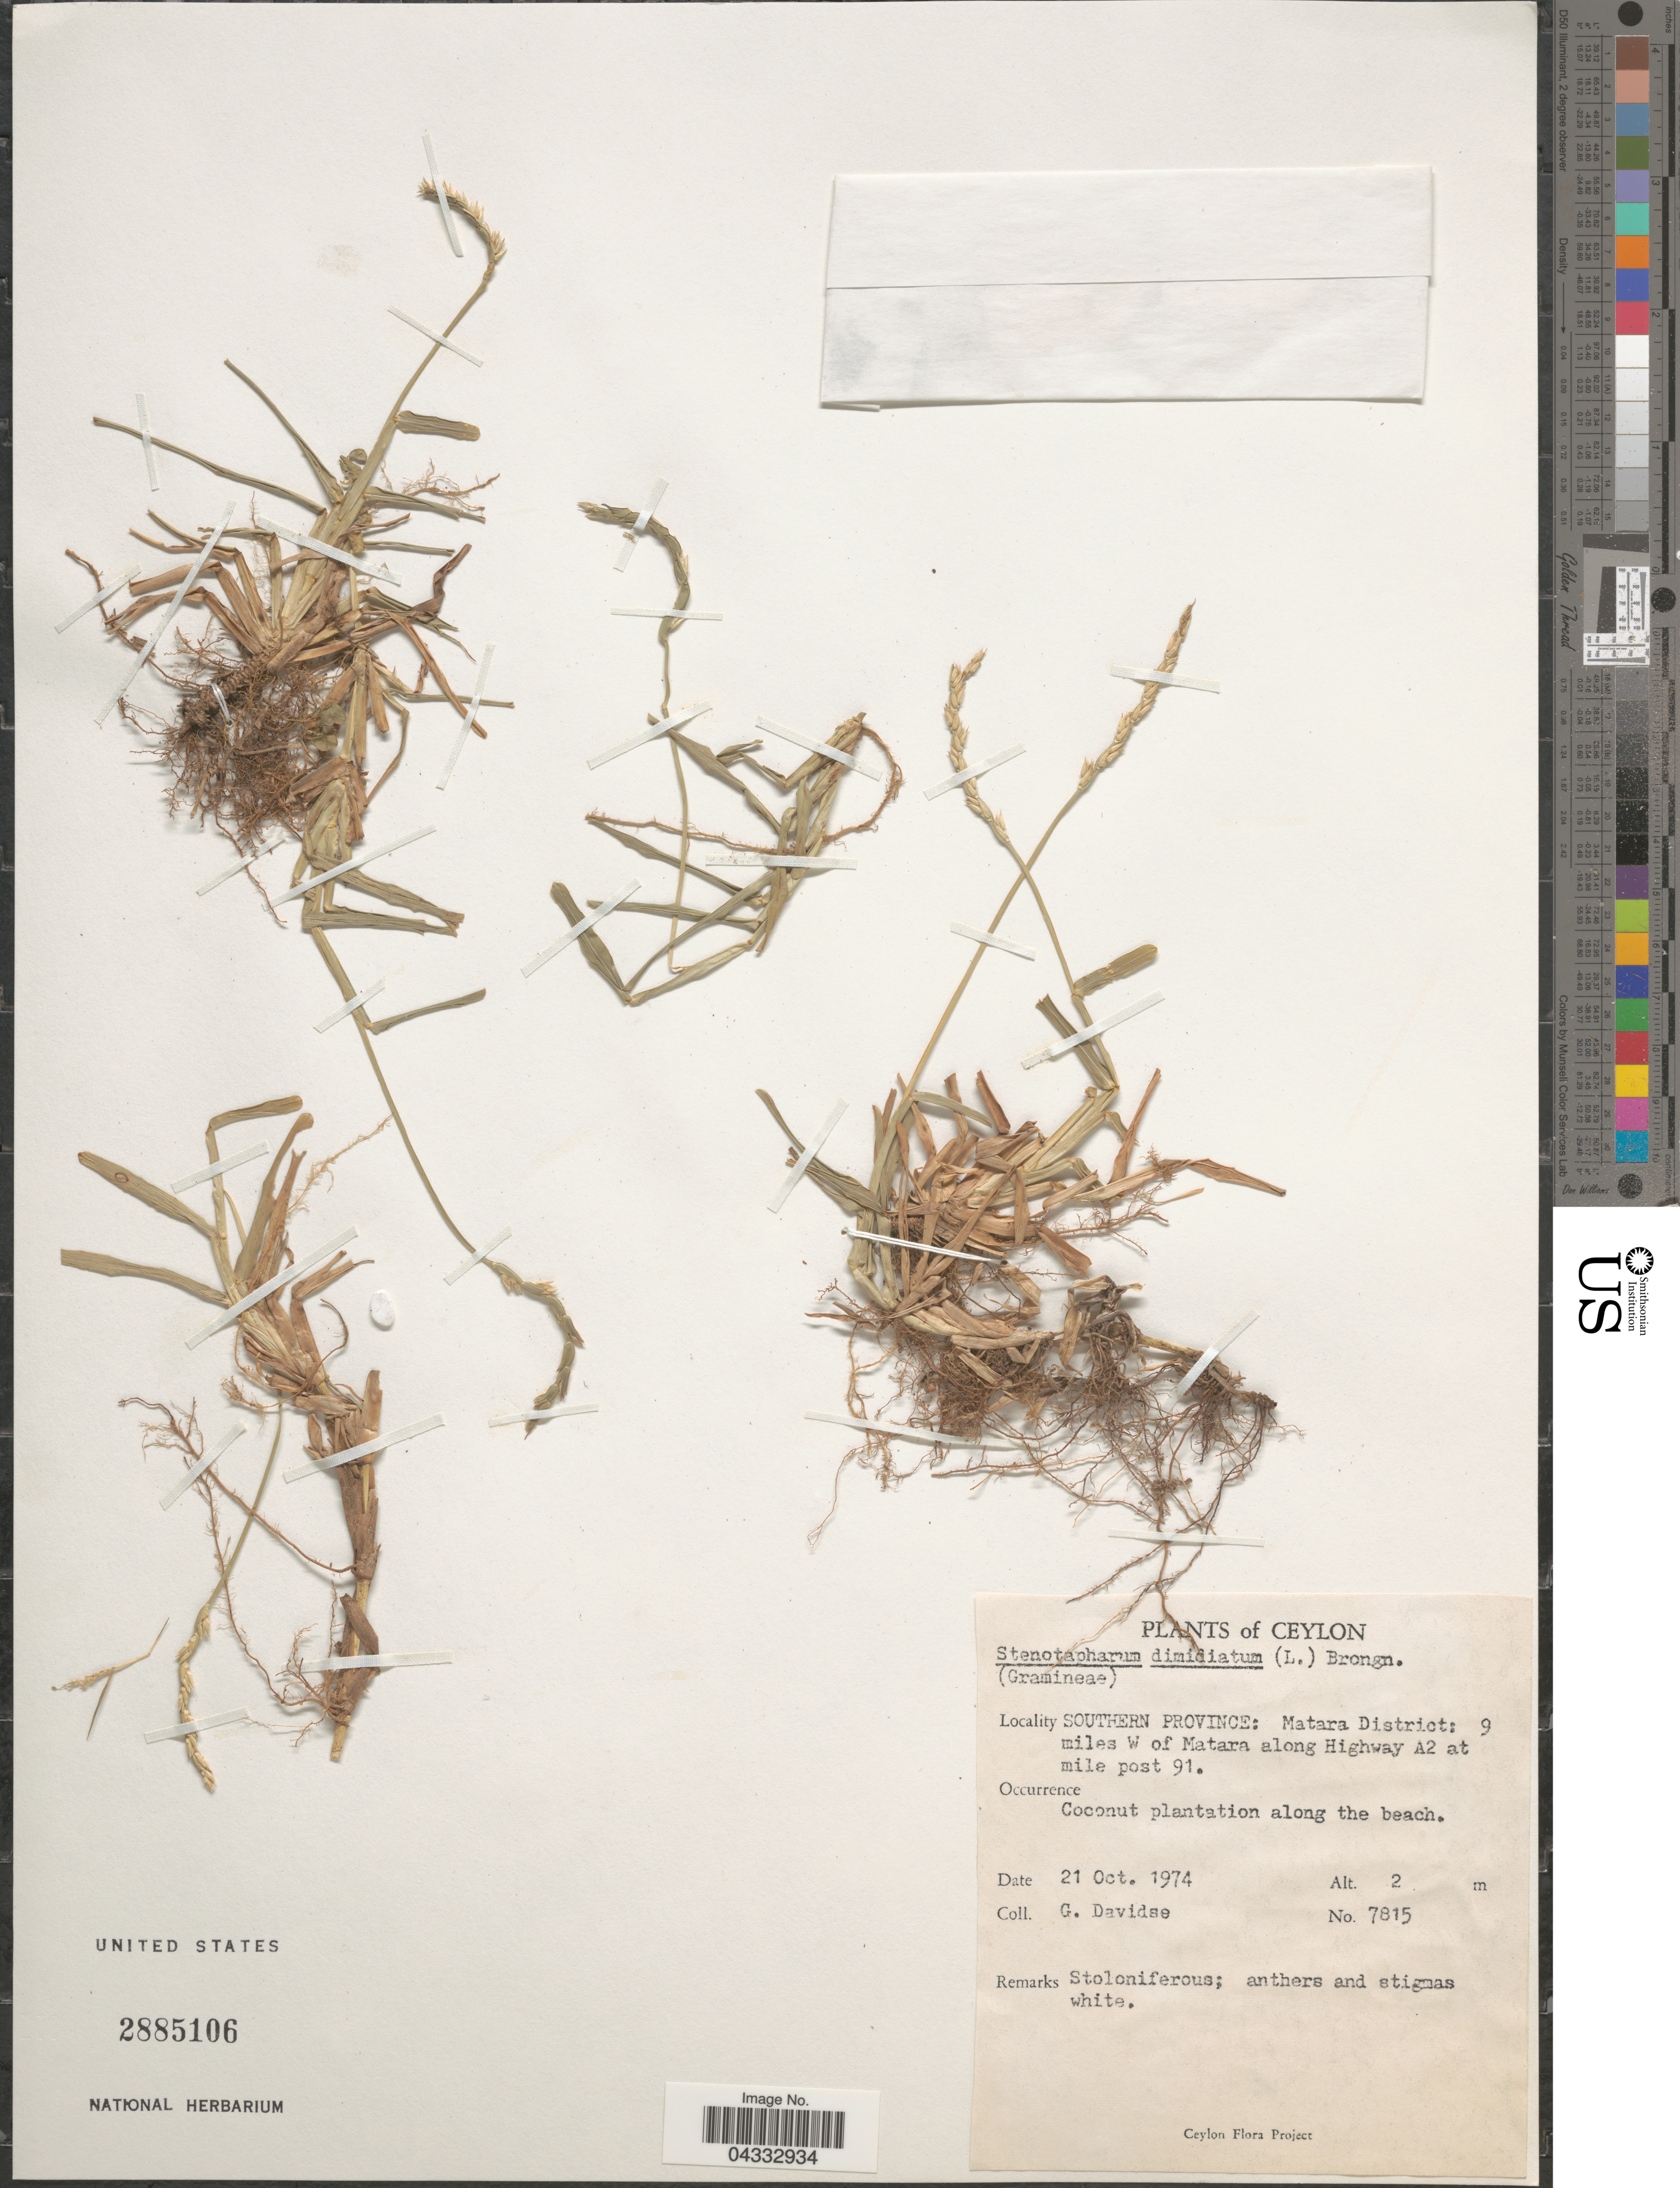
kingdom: Plantae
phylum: Tracheophyta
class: Liliopsida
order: Poales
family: Poaceae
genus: Stenotaphrum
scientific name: Stenotaphrum dimidiatum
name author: (L.) Brongn.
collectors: G. Davidse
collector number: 7815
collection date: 1974-10-21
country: Sri Lanka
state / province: Southern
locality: Ceylon. Matara District: 9 miles W of Matara along Highway A2 at mile post 91.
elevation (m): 2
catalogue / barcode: US 2885106